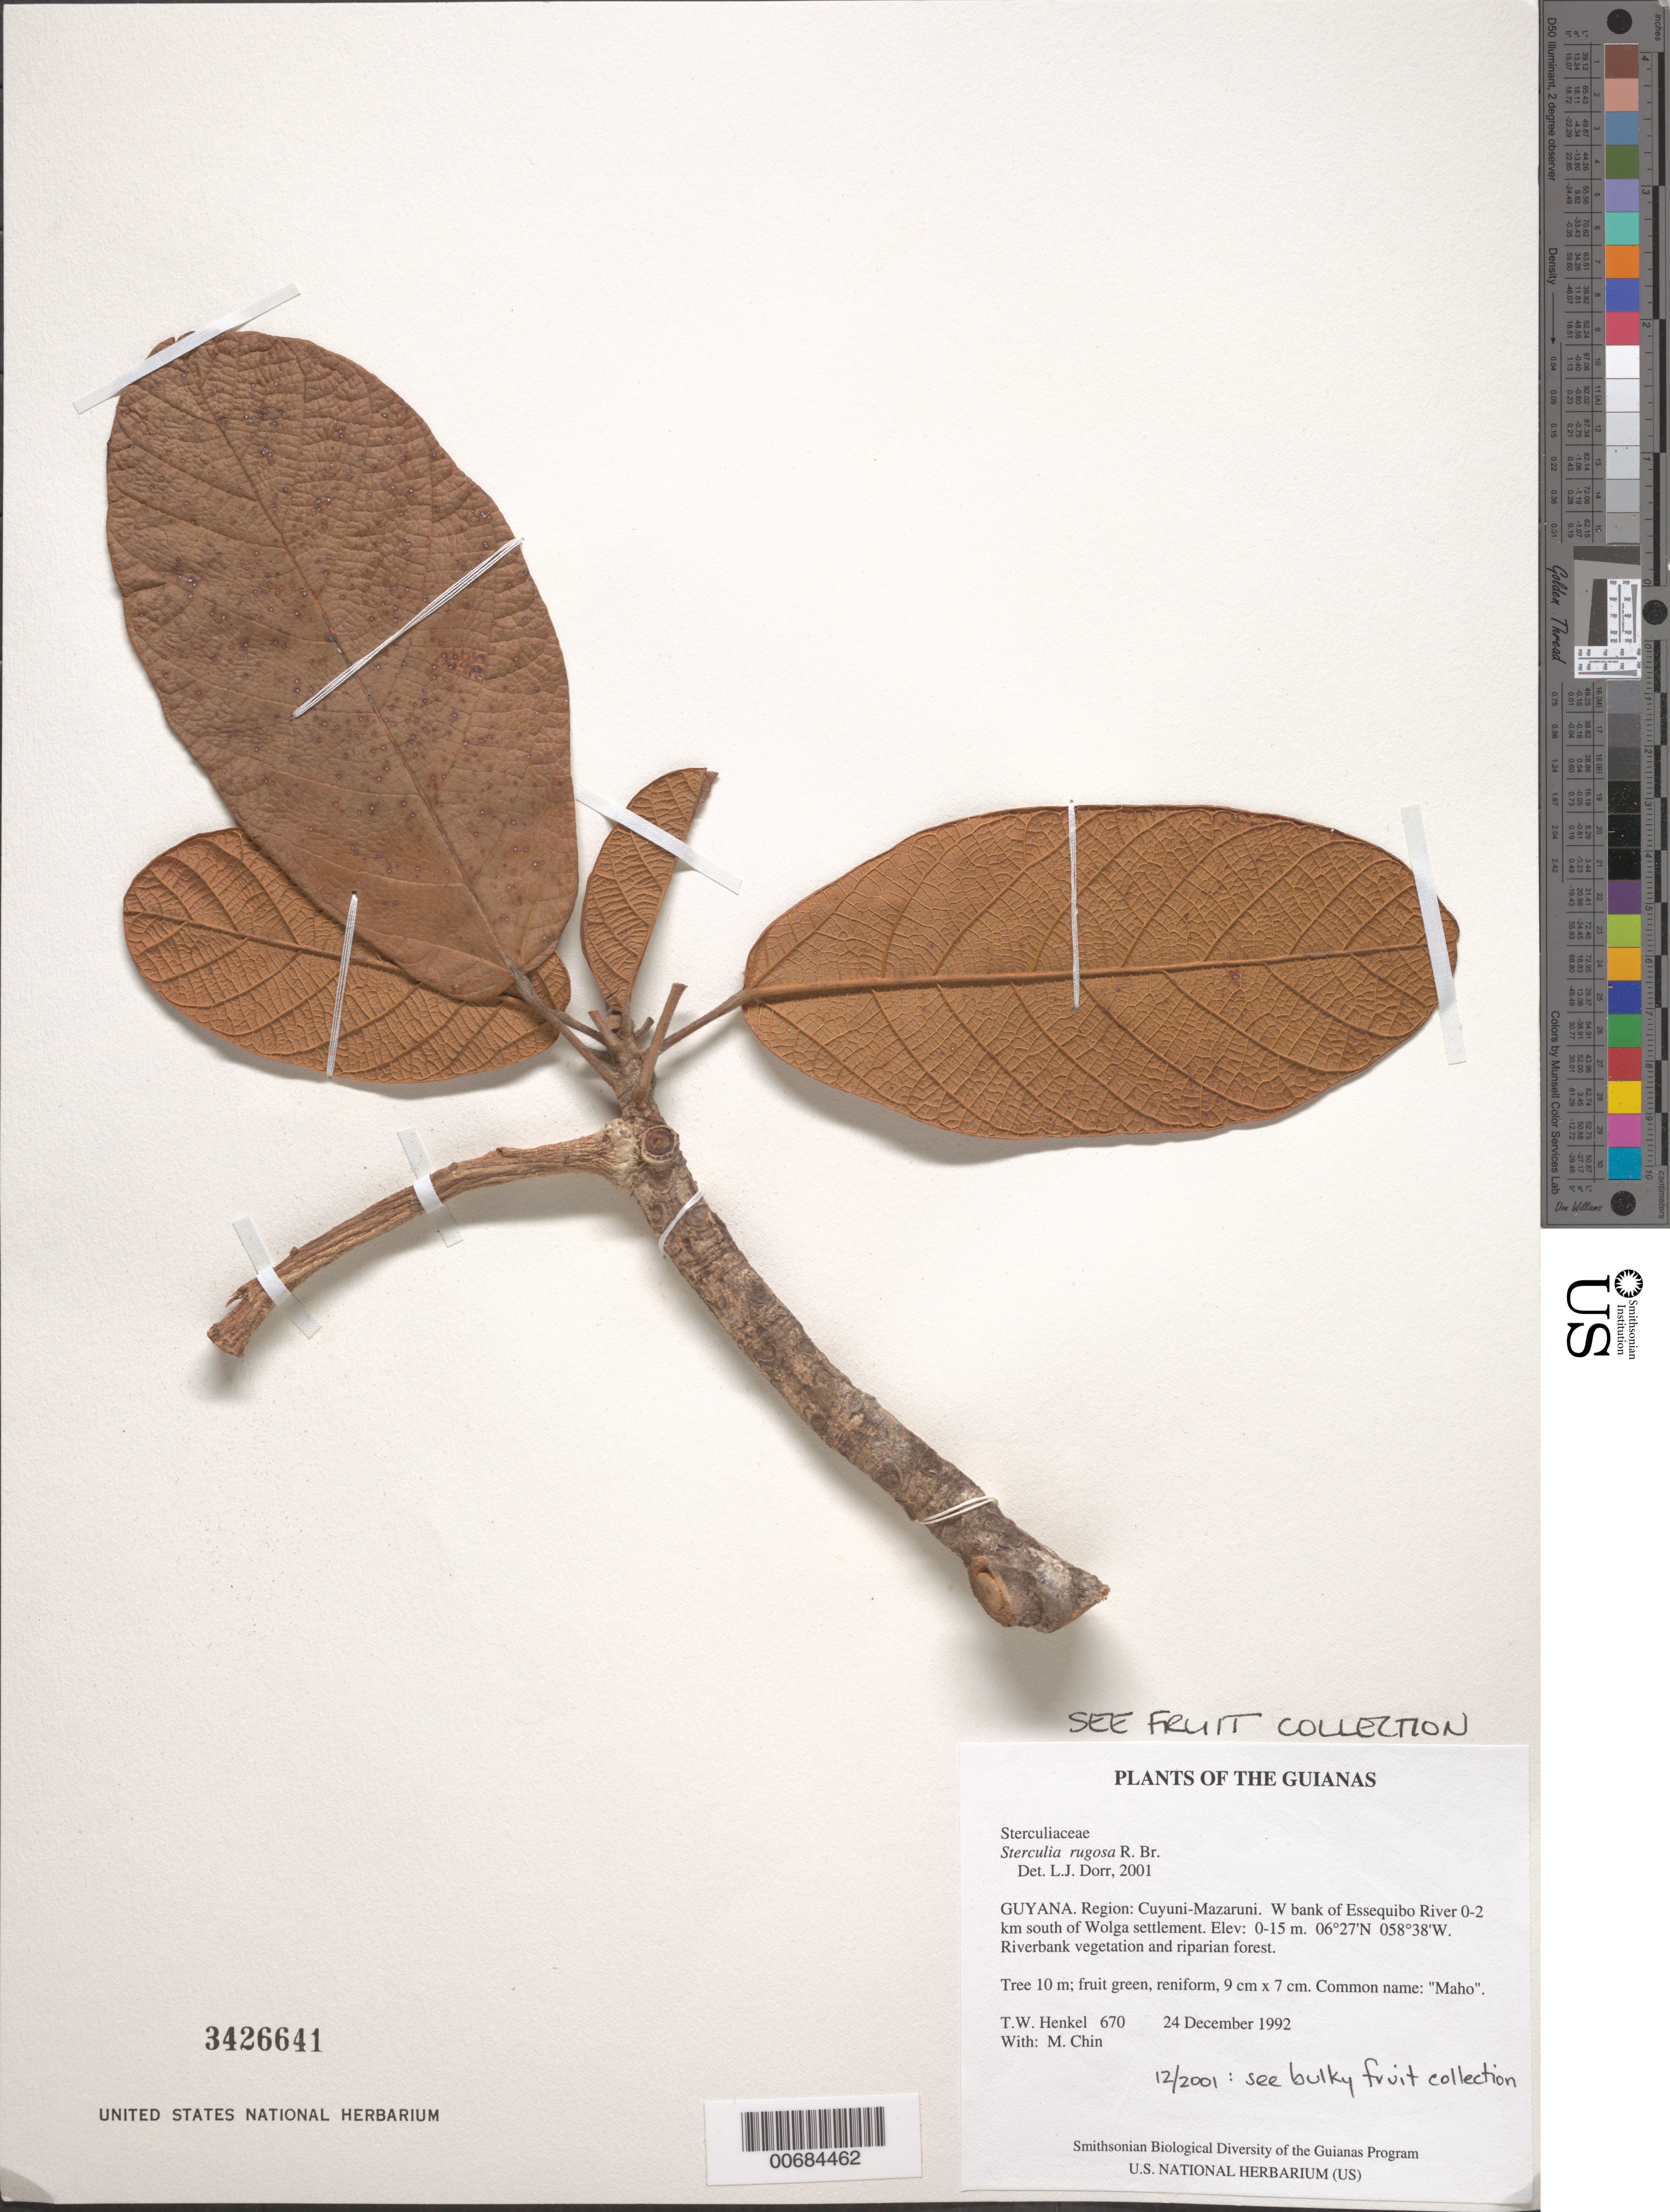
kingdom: Plantae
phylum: Tracheophyta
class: Magnoliopsida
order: Malvales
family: Malvaceae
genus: Sterculia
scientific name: Sterculia rugosa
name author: R. Br.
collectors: T. Henkel & M. Chin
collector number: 670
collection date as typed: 24 Dec 1992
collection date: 1992-12-24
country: Guyana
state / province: Cuyuni-Mazaruni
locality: W bank of Essequibo River 0-2 km S of Wolga settlement.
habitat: Riverbank vegetation and riparian forest.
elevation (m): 1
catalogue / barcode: US 3426641